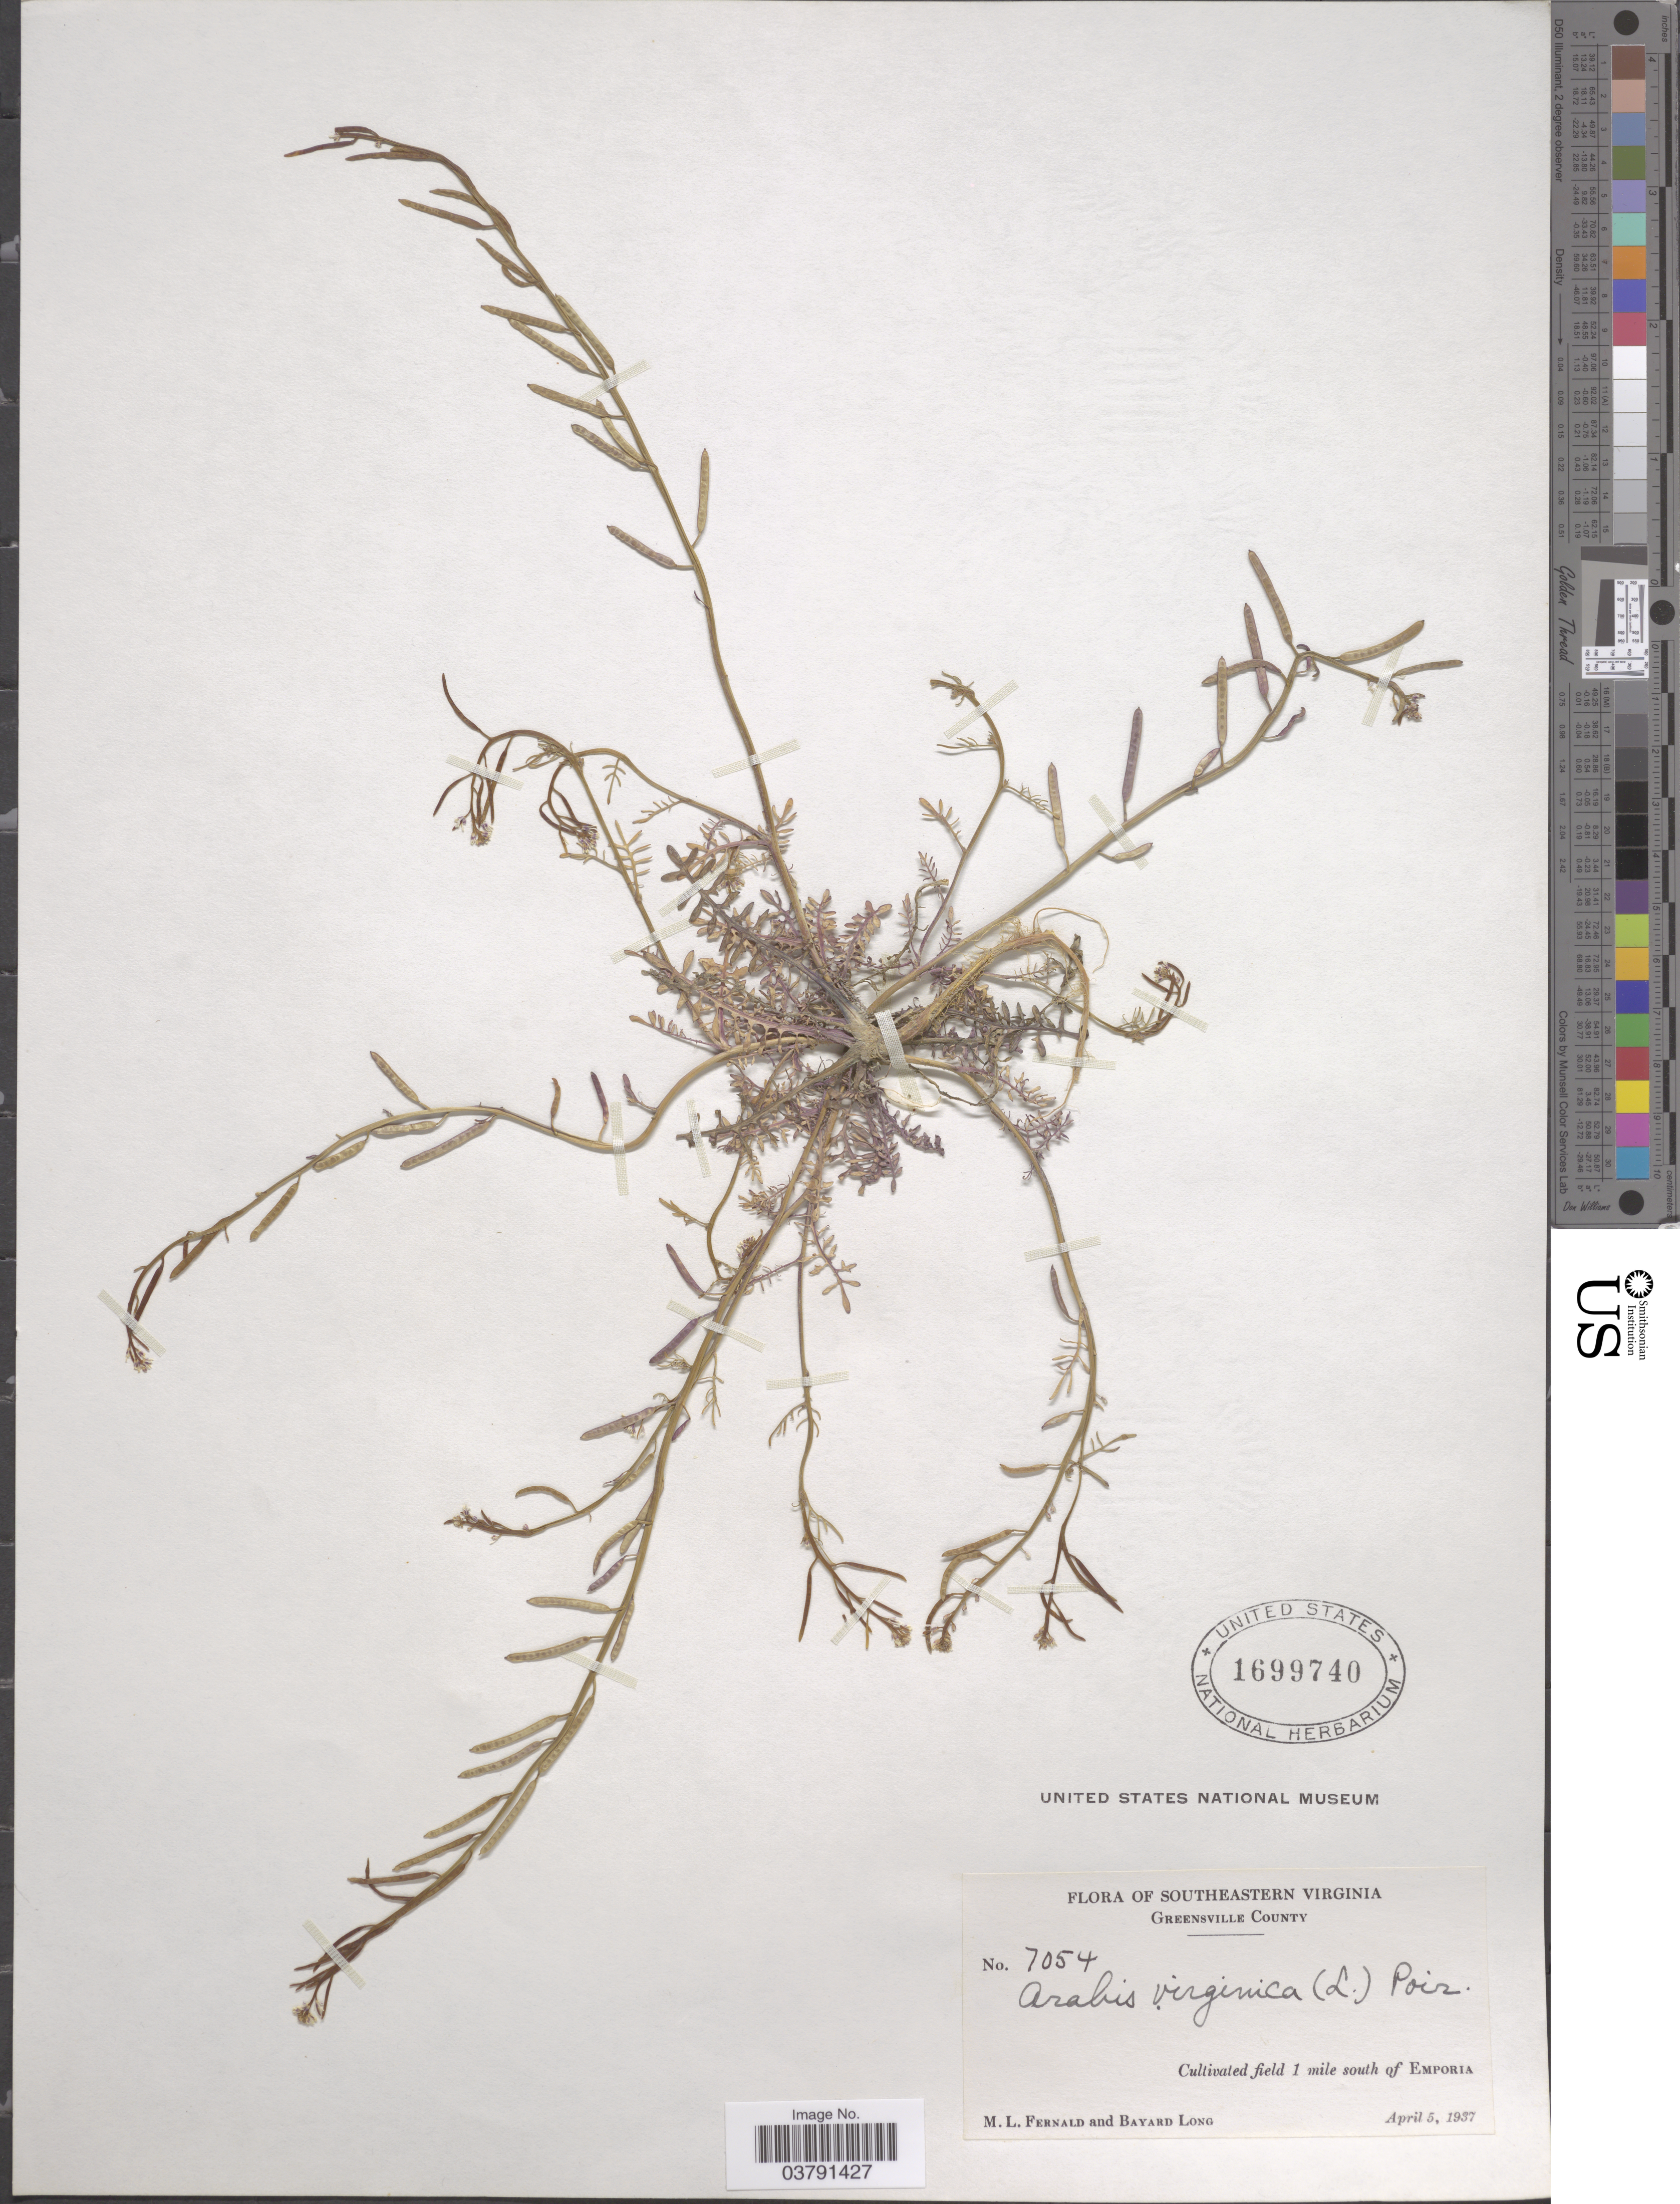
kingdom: Plantae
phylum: Tracheophyta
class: Magnoliopsida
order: Brassicales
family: Brassicaceae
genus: Planodes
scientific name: Planodes virginicum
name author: (L.) Greene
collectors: M. L. Fernald & B. Long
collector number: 7054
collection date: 1937-04-05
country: United States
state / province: Virginia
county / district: Greensville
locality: Southeastern Virginia. Greensville County. Cultivated field 1 miles south of Emporia.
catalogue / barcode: US 1699740